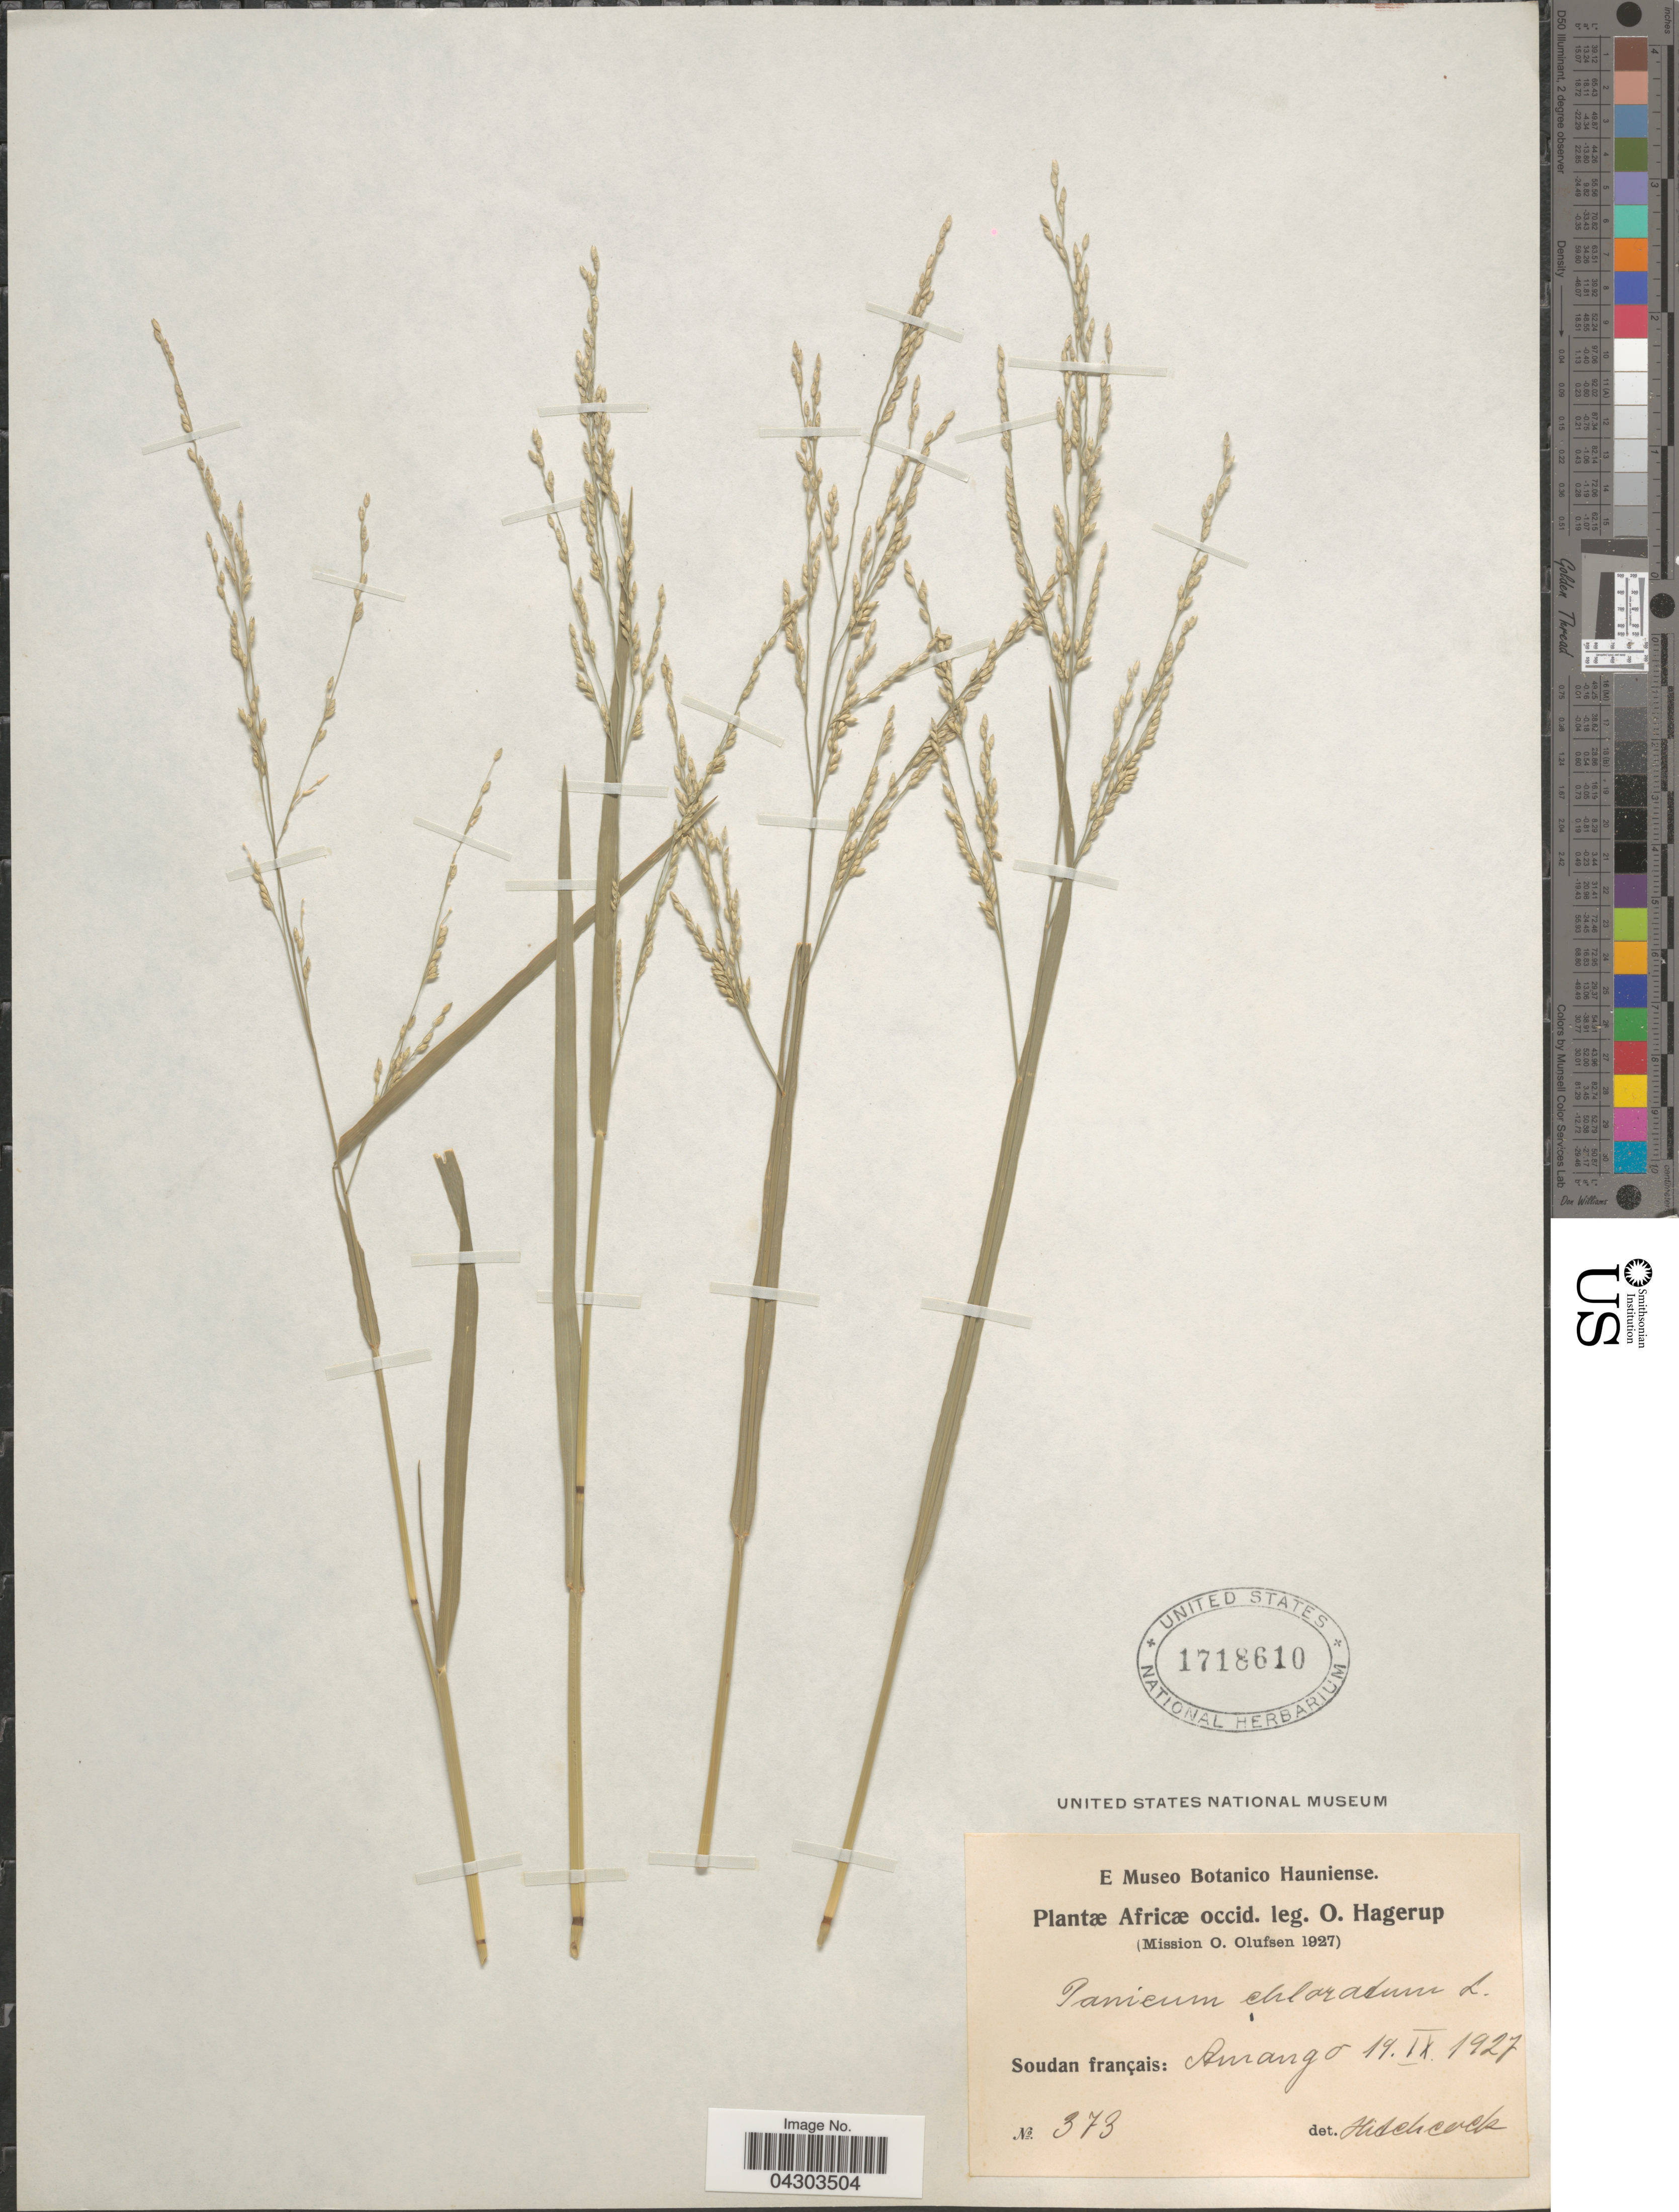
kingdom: Plantae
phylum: Tracheophyta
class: Liliopsida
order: Poales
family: Poaceae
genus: Panicum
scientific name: Panicum coloratum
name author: L.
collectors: O. Hagerup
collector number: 373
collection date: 1927-09-19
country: Mali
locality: Africæ occid. (Mission O. Olufsen 1927). Soudan français: Amango.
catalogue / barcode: US 1718610